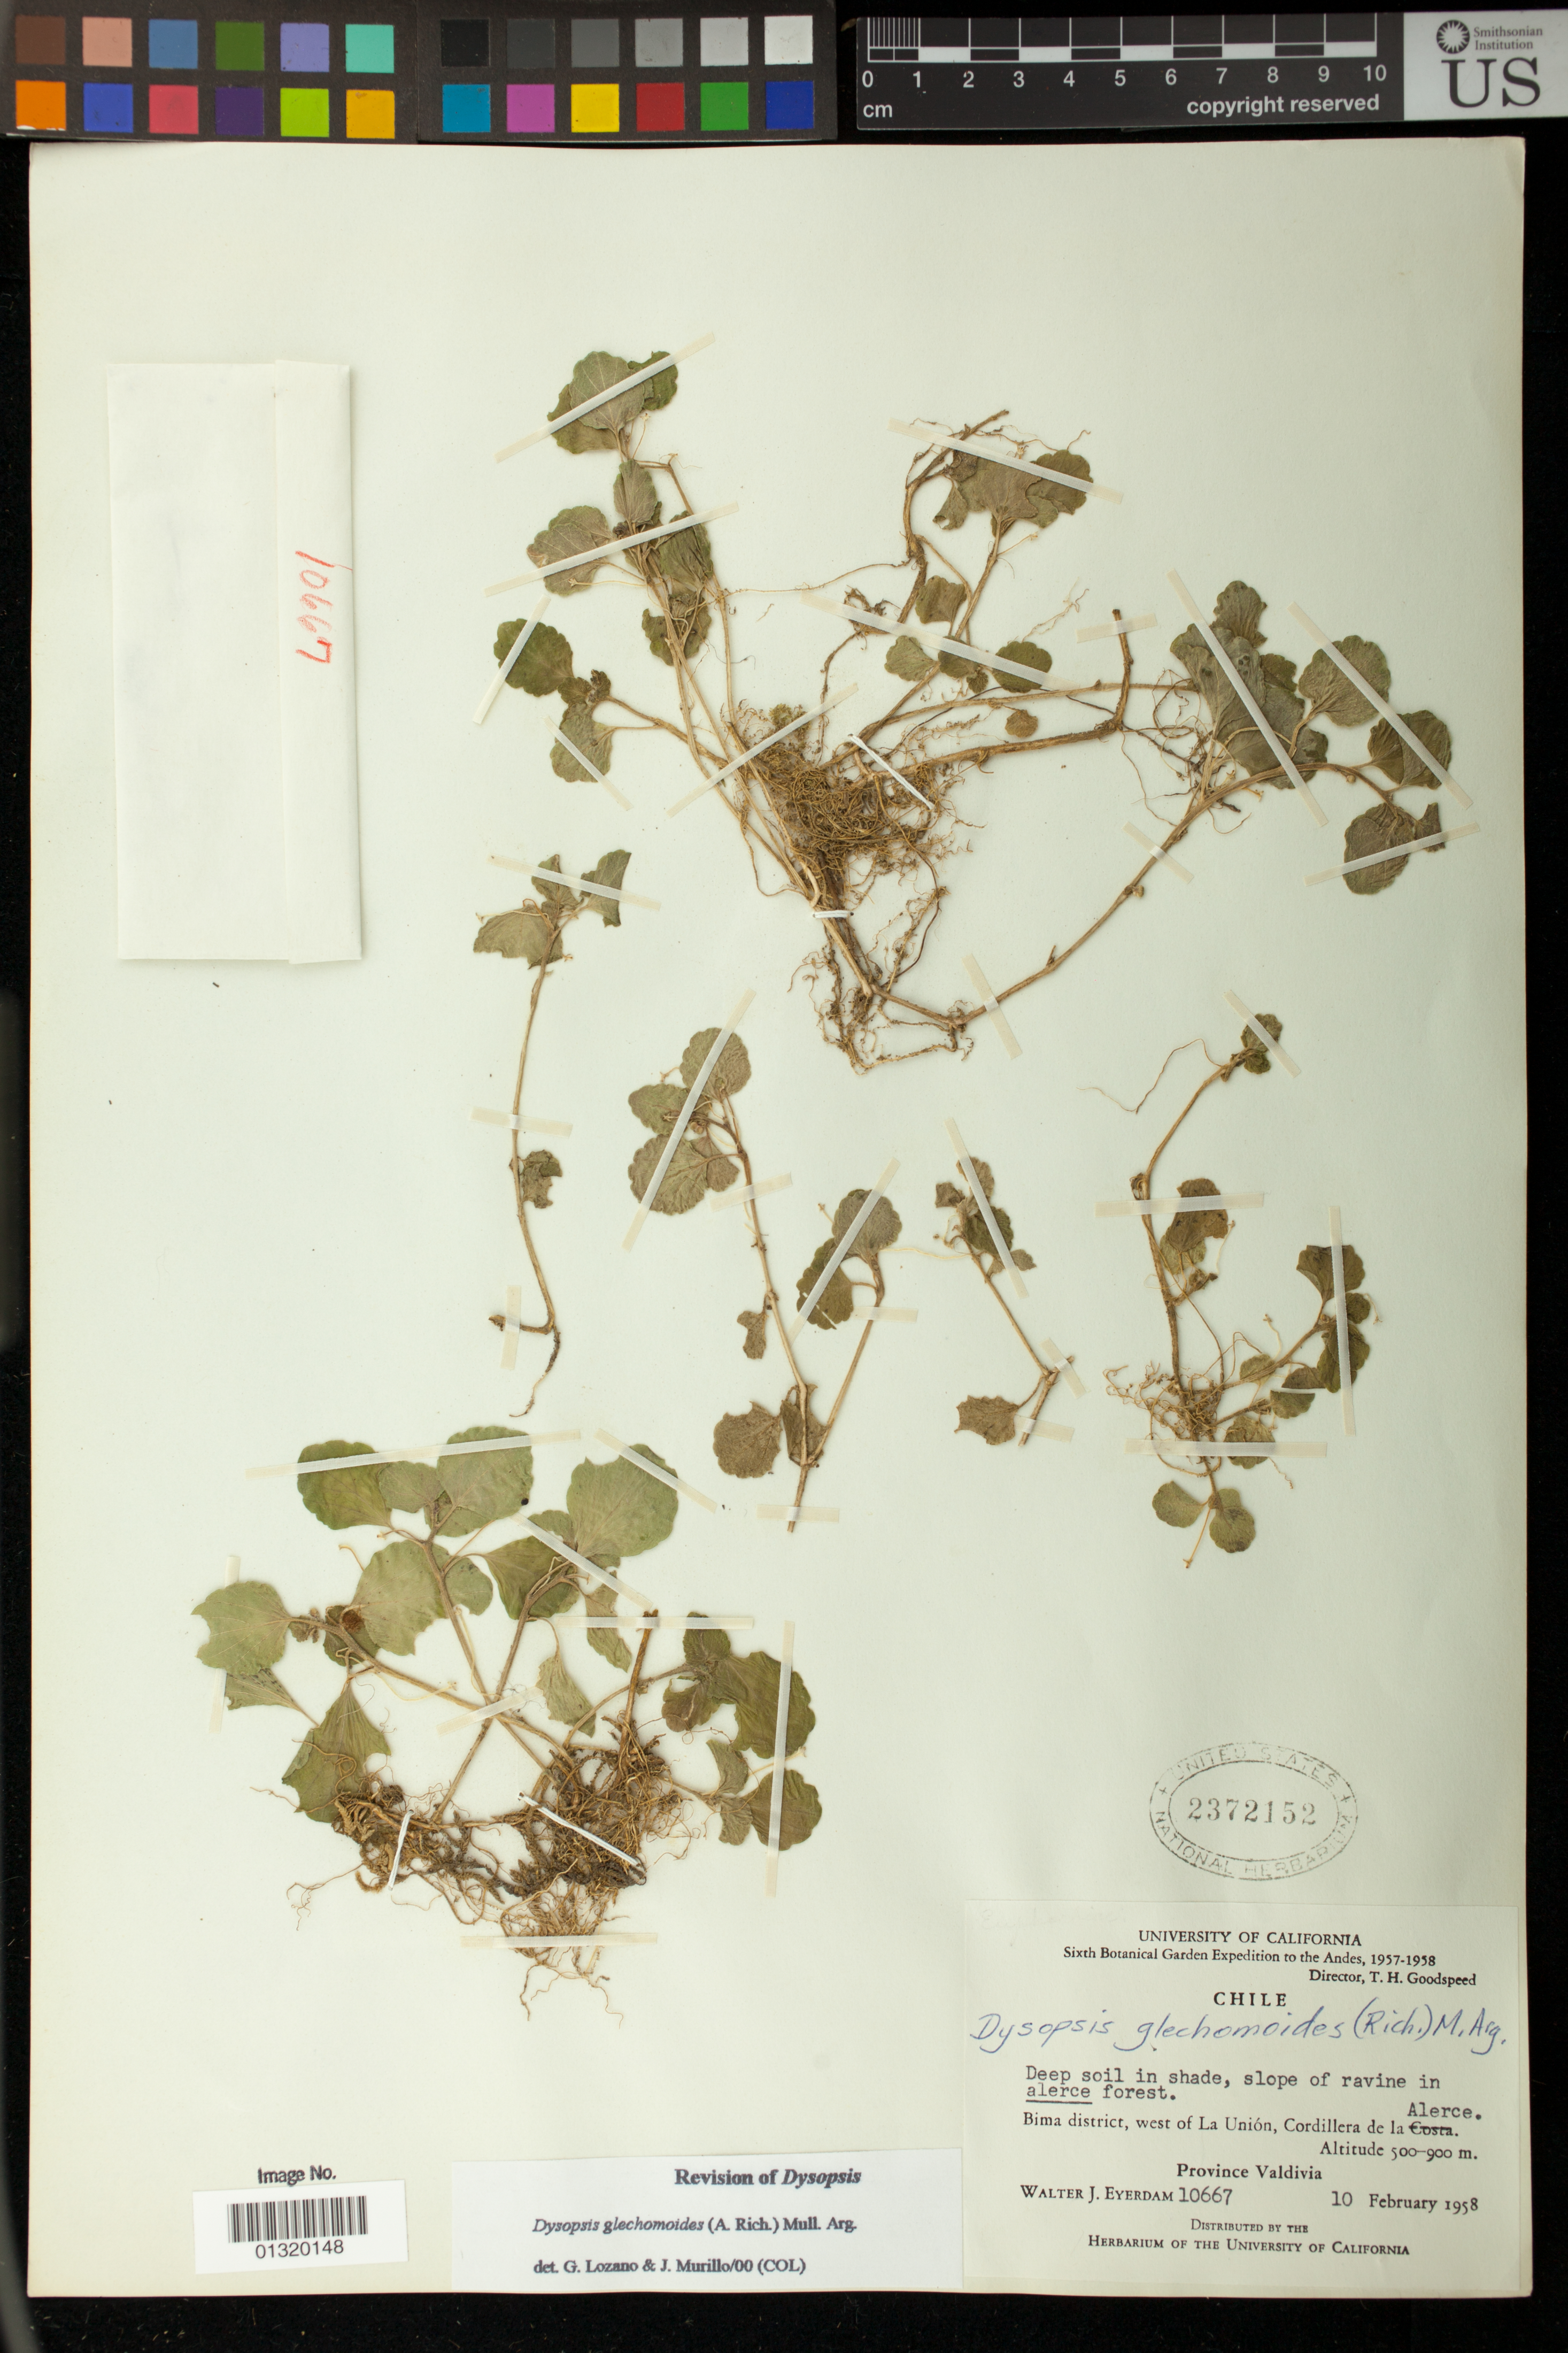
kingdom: Plantae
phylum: Tracheophyta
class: Magnoliopsida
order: Malpighiales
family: Euphorbiaceae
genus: Dysopsis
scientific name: Dysopsis glechomoides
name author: (A. Rich.) Müll. Arg.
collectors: W. J. Eyerdam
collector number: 10667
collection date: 1958-02-10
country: Chile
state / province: Los Ríos (XIV)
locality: Bima district, west of La Union, Cordillera de la Alerce.; Province Valdivia;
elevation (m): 500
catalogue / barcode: US 2372152